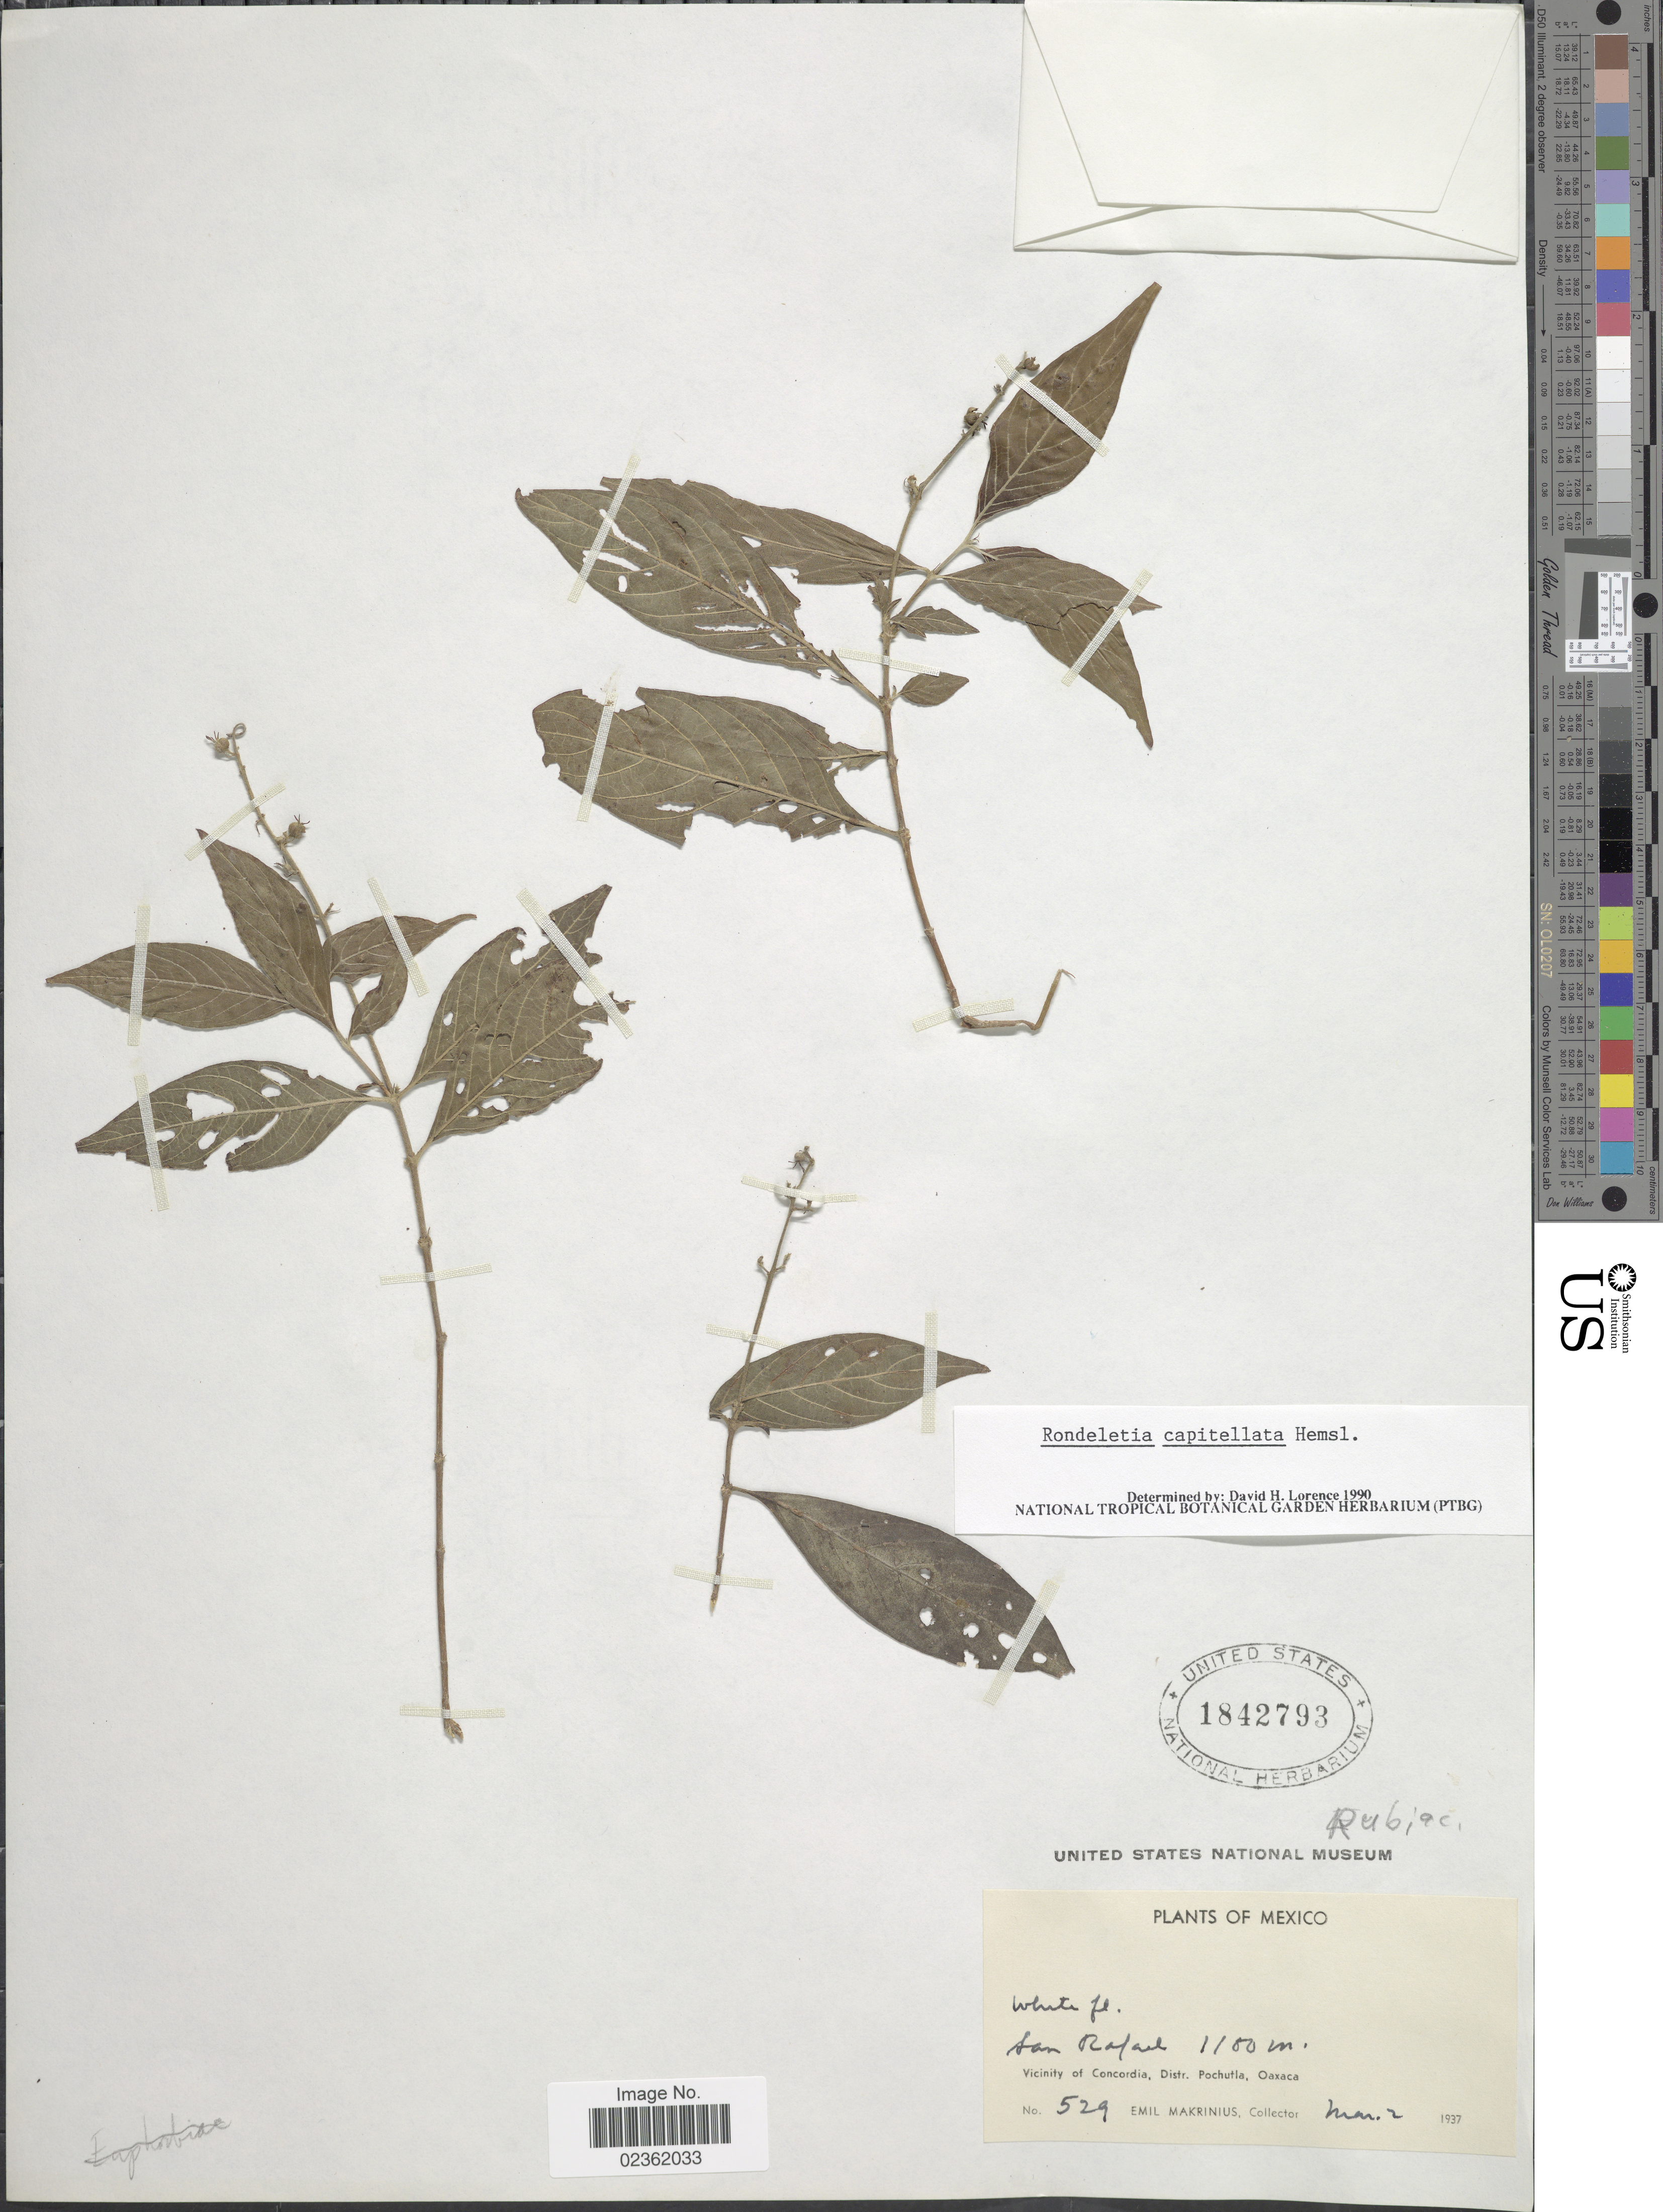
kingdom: Plantae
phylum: Tracheophyta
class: Magnoliopsida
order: Gentianales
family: Rubiaceae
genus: Rondeletia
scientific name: Rondeletia capitellata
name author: Hemsl.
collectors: E. Makrinius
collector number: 529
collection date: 1937-03-02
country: Mexico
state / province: Oaxaca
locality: San Rafael, Vicinity of Concordia, Distr. Pochutla.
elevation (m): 11000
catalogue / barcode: US 1842793